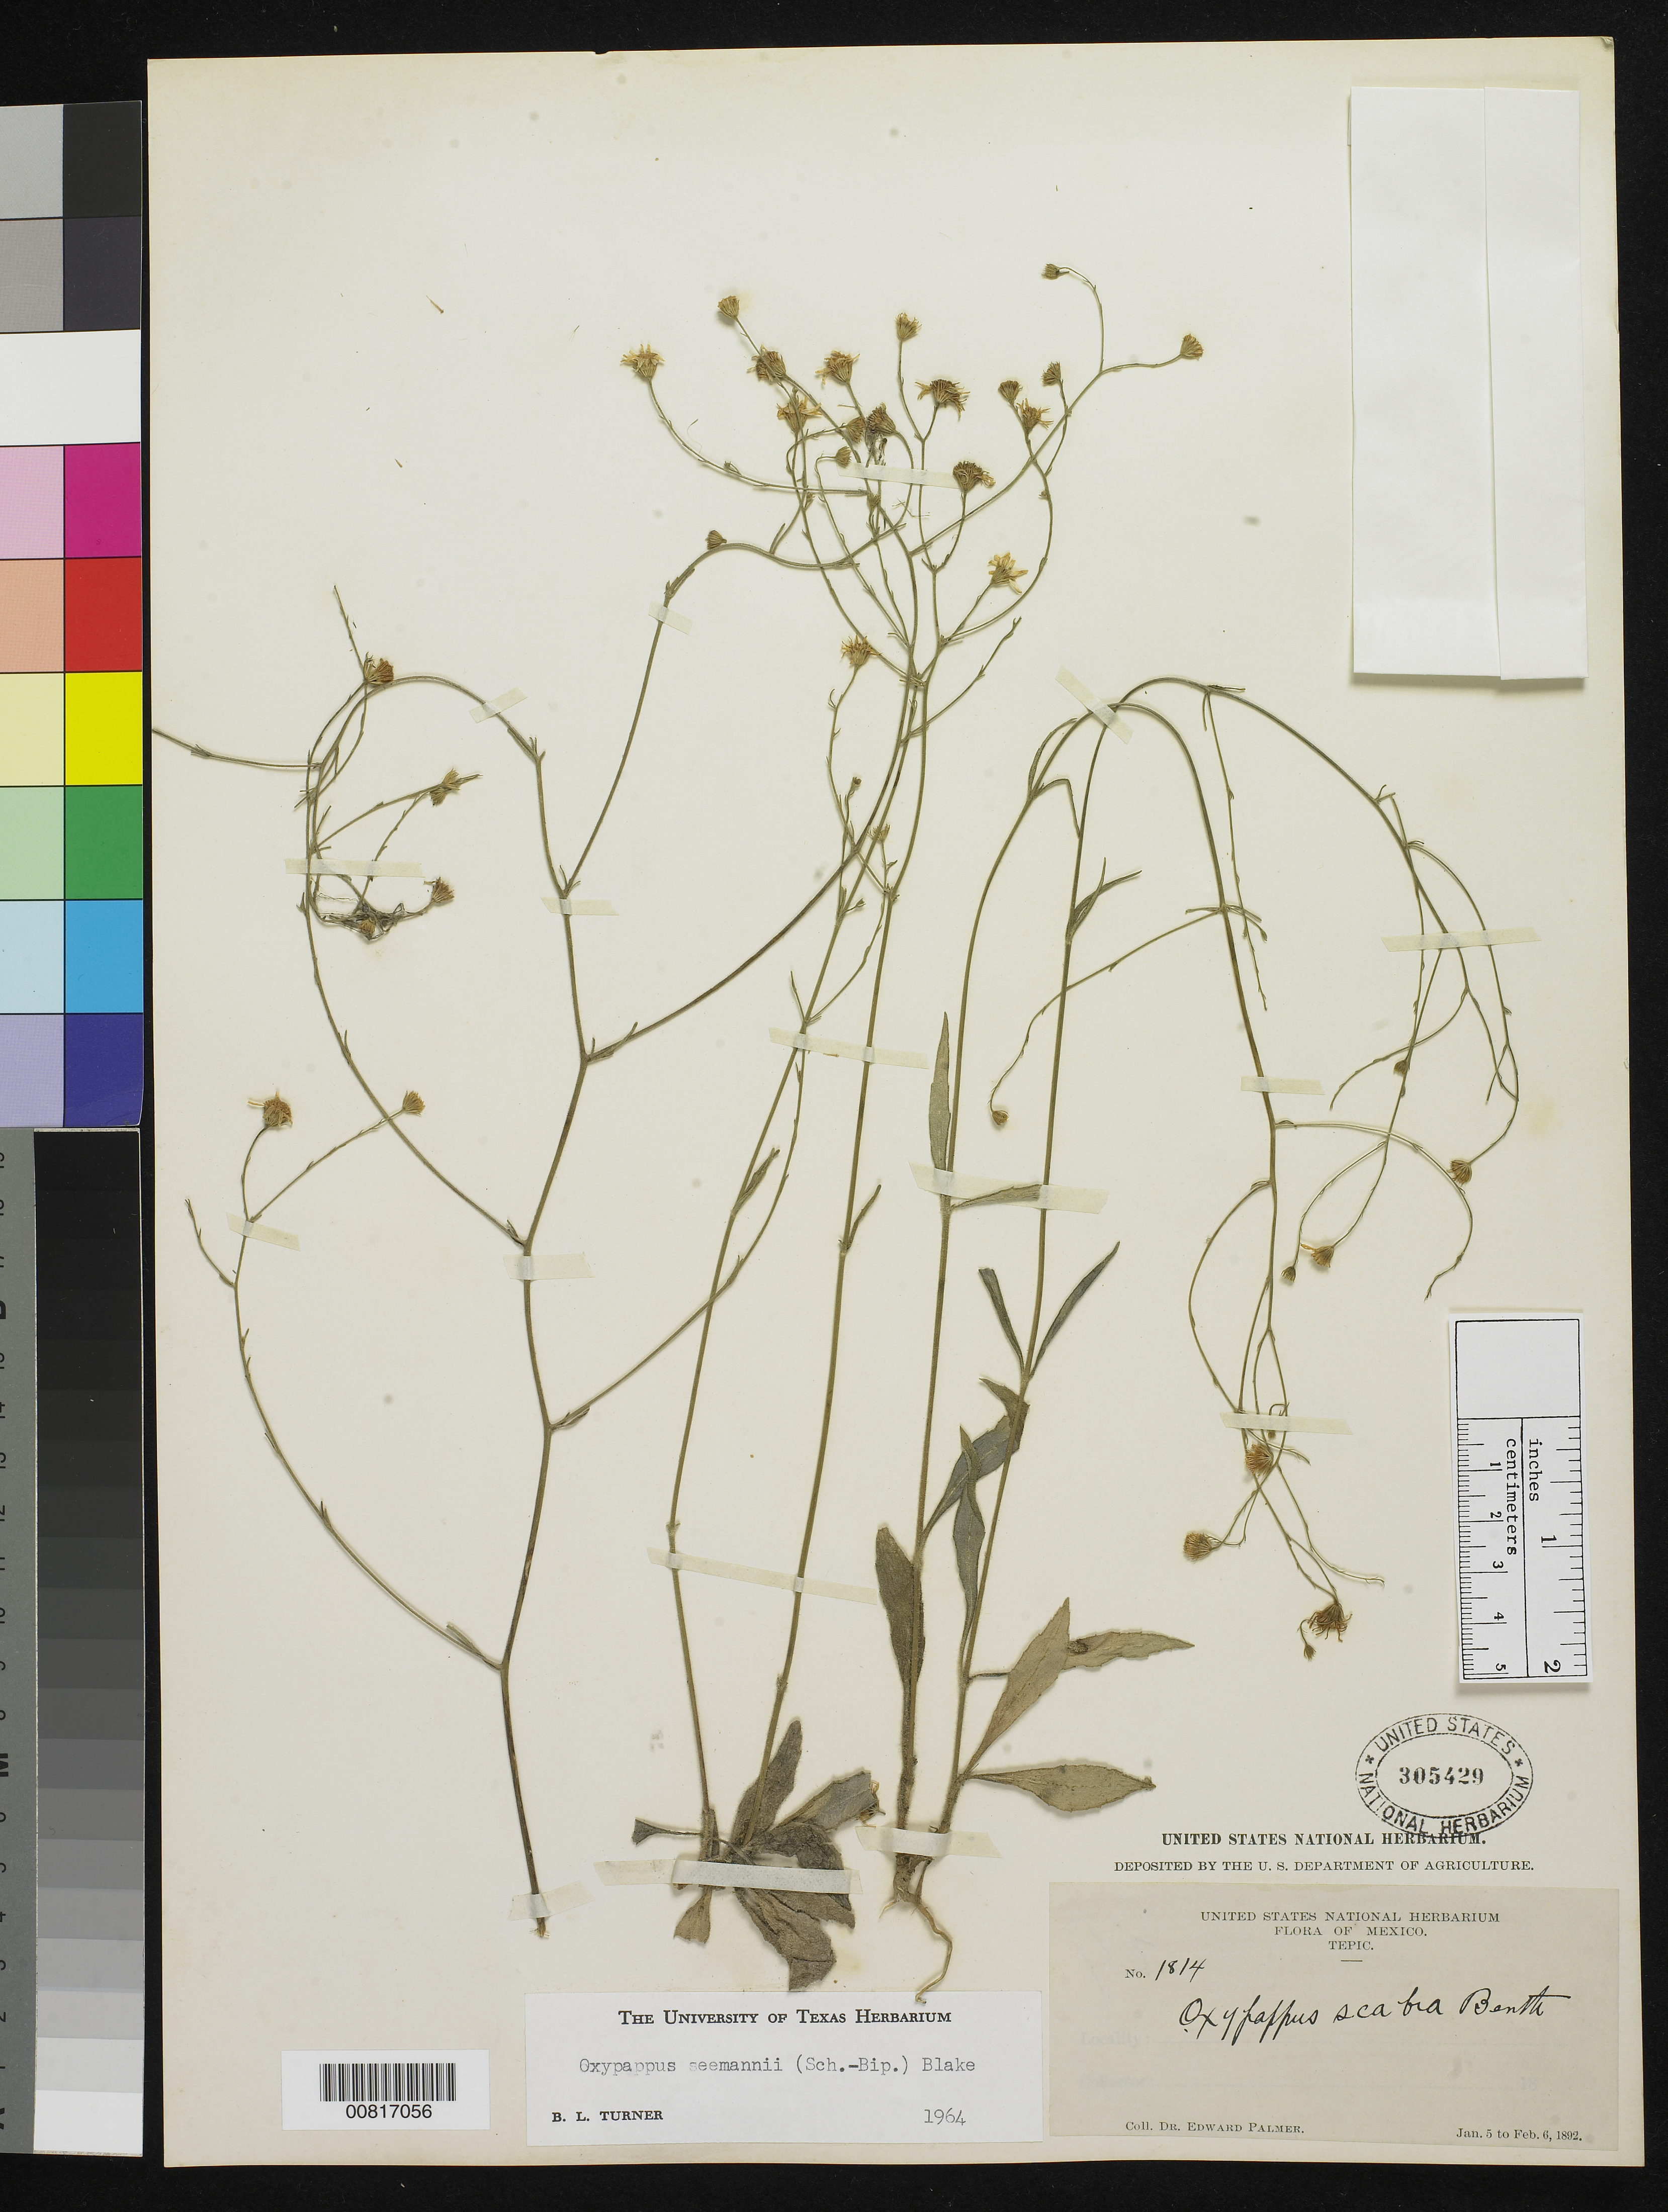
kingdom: Plantae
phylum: Tracheophyta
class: Magnoliopsida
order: Asterales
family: Asteraceae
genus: Oxypappus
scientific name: Oxypappus seemannii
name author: (Sch. Bip.) B.L. Turner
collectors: E. Palmer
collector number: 1814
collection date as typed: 05 Jan 1892 to 06 Feb 1892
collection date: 1892-01-05/1892-02-06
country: Mexico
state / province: Nayarit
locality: Tepic, Nayarit.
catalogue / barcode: US 305429